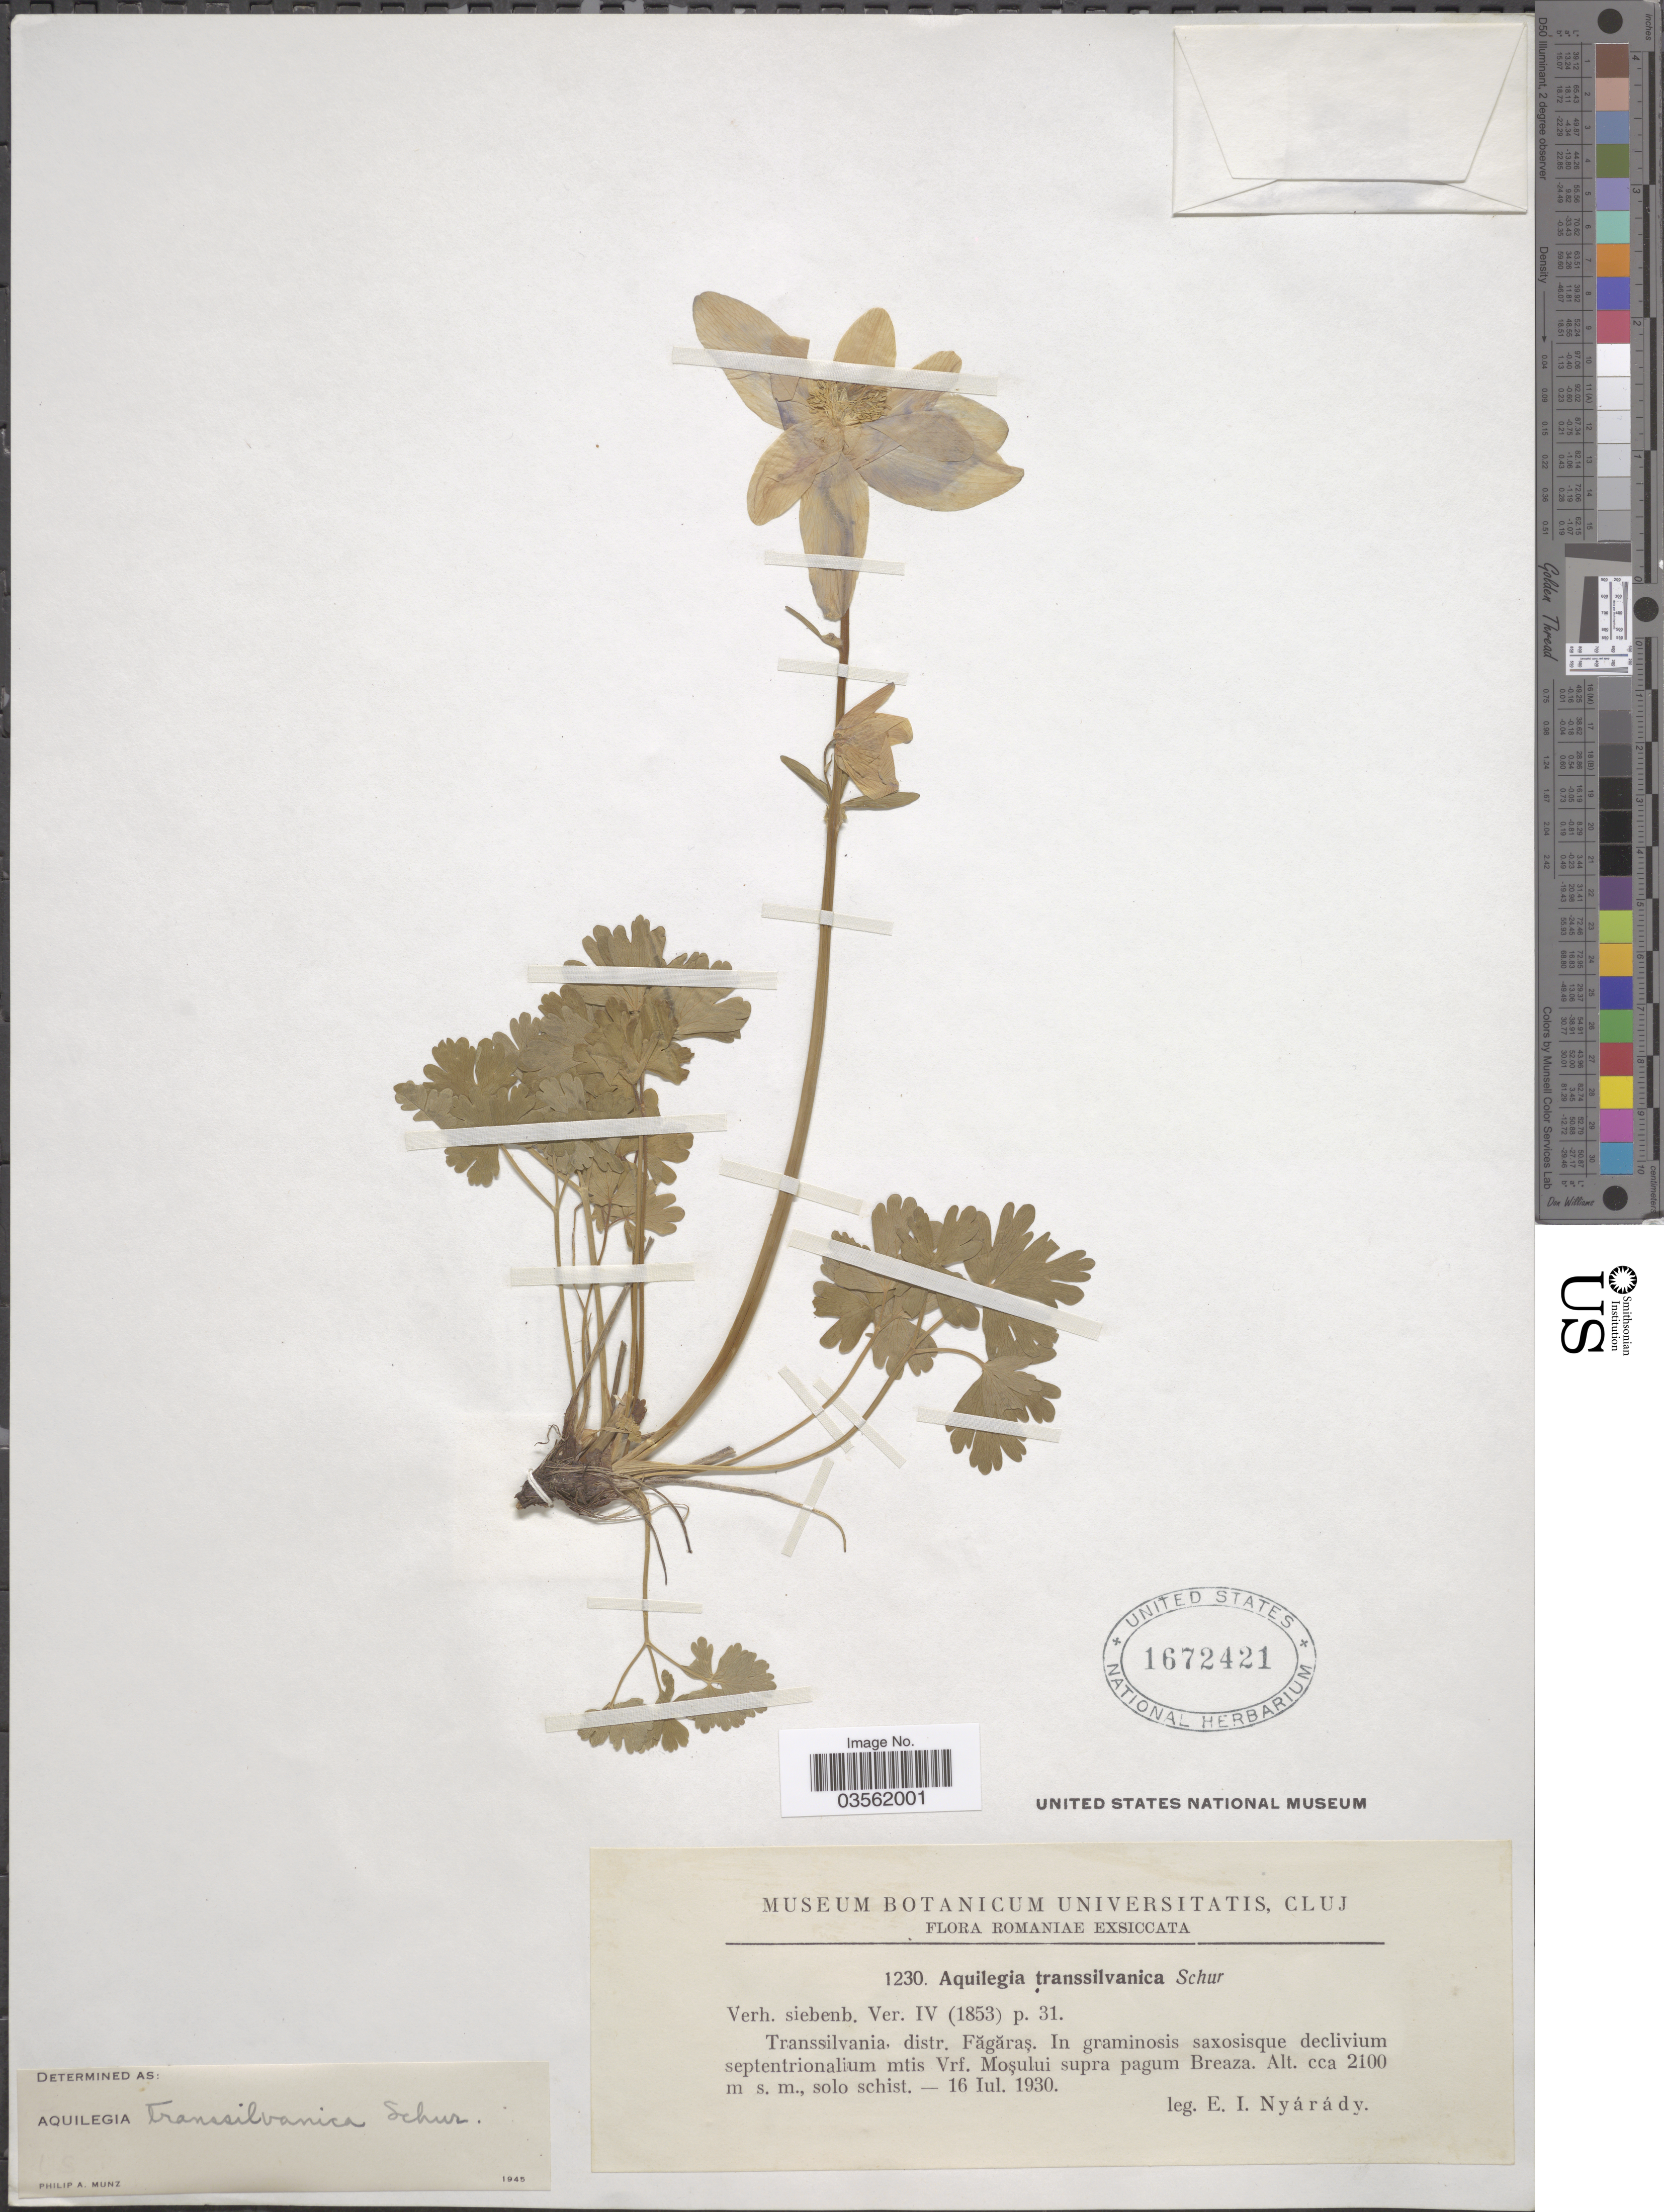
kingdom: Plantae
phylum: Tracheophyta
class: Magnoliopsida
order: Ranunculales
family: Ranunculaceae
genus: Aquilegia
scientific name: Aquilegia transsilvanica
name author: Schur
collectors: E. Nyárády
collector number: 1230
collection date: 1930-07-16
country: Romania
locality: Transsilvania, distr. Făgăraş. In graminosis saxosisque declivium septentrionalium mtis Vrf. Moşului supra pagum Breaza, solo schist.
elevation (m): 2100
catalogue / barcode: US 1672421